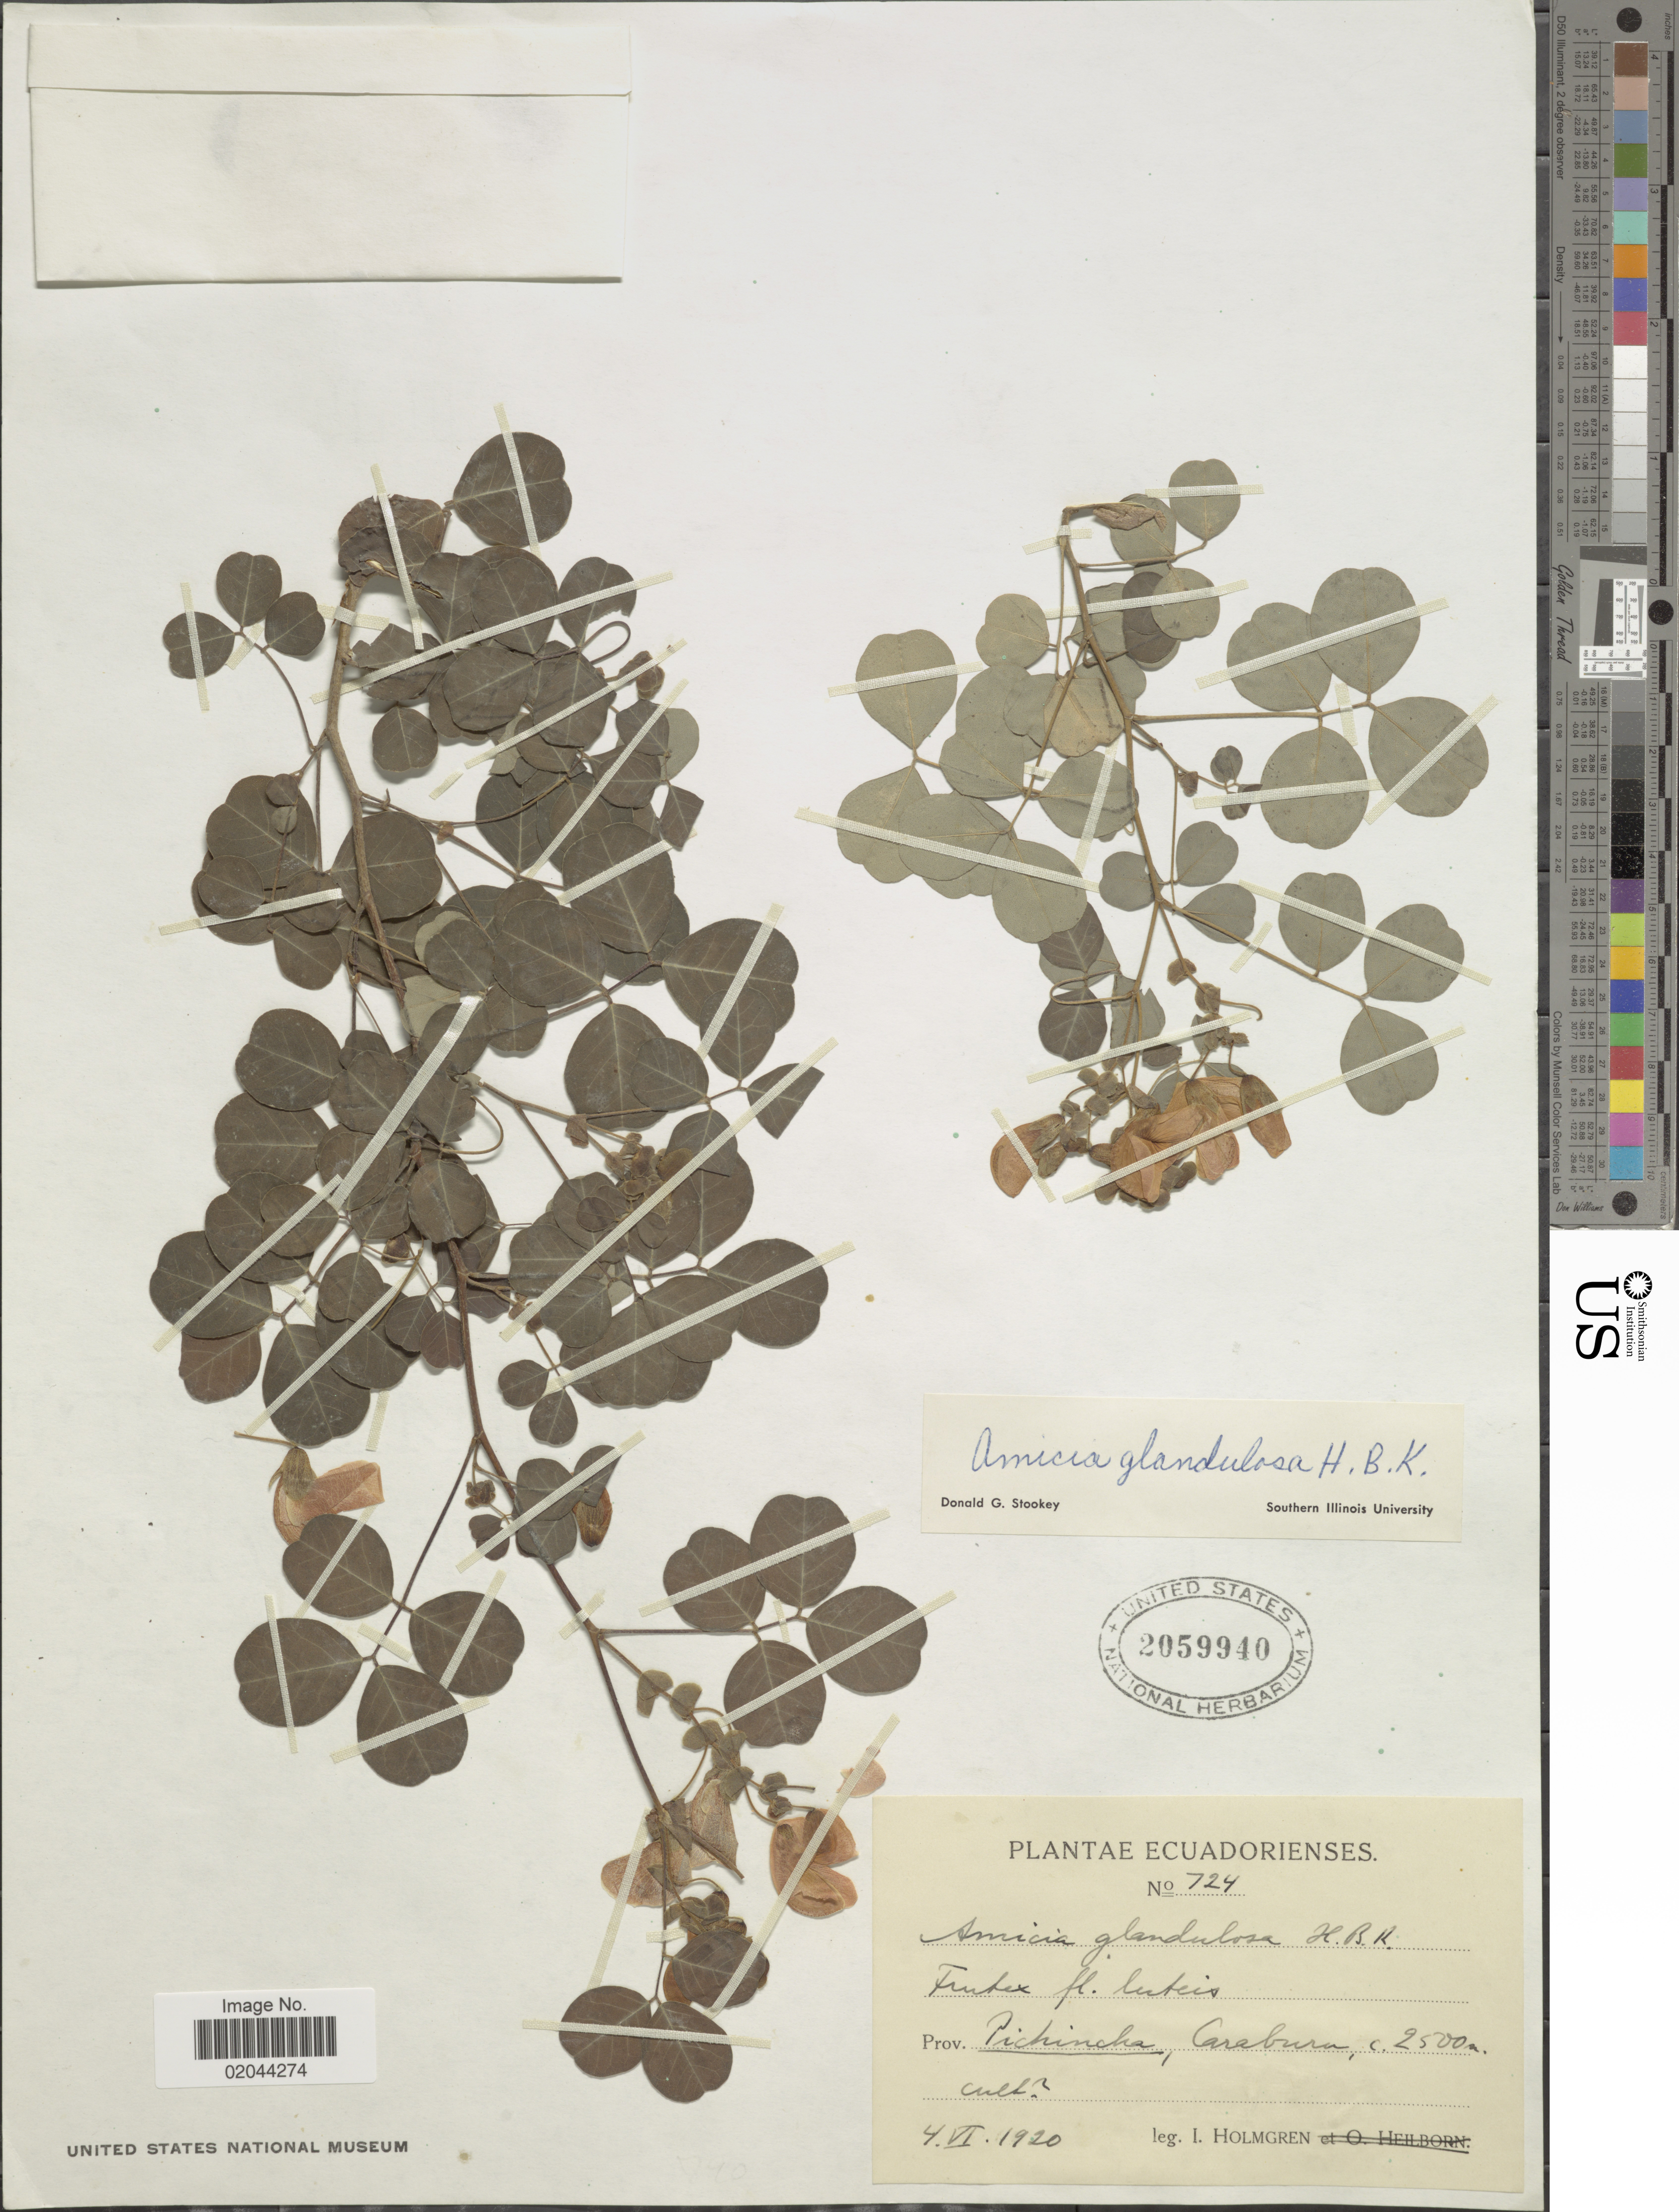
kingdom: Plantae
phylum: Tracheophyta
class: Magnoliopsida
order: Fabales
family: Fabaceae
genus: Amicia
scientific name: Amicia glandulosa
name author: Kunth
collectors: I. Holmgren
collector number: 724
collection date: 1920-06-04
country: Ecuador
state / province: Pichincha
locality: Carabura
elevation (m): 2500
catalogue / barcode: US 2059940